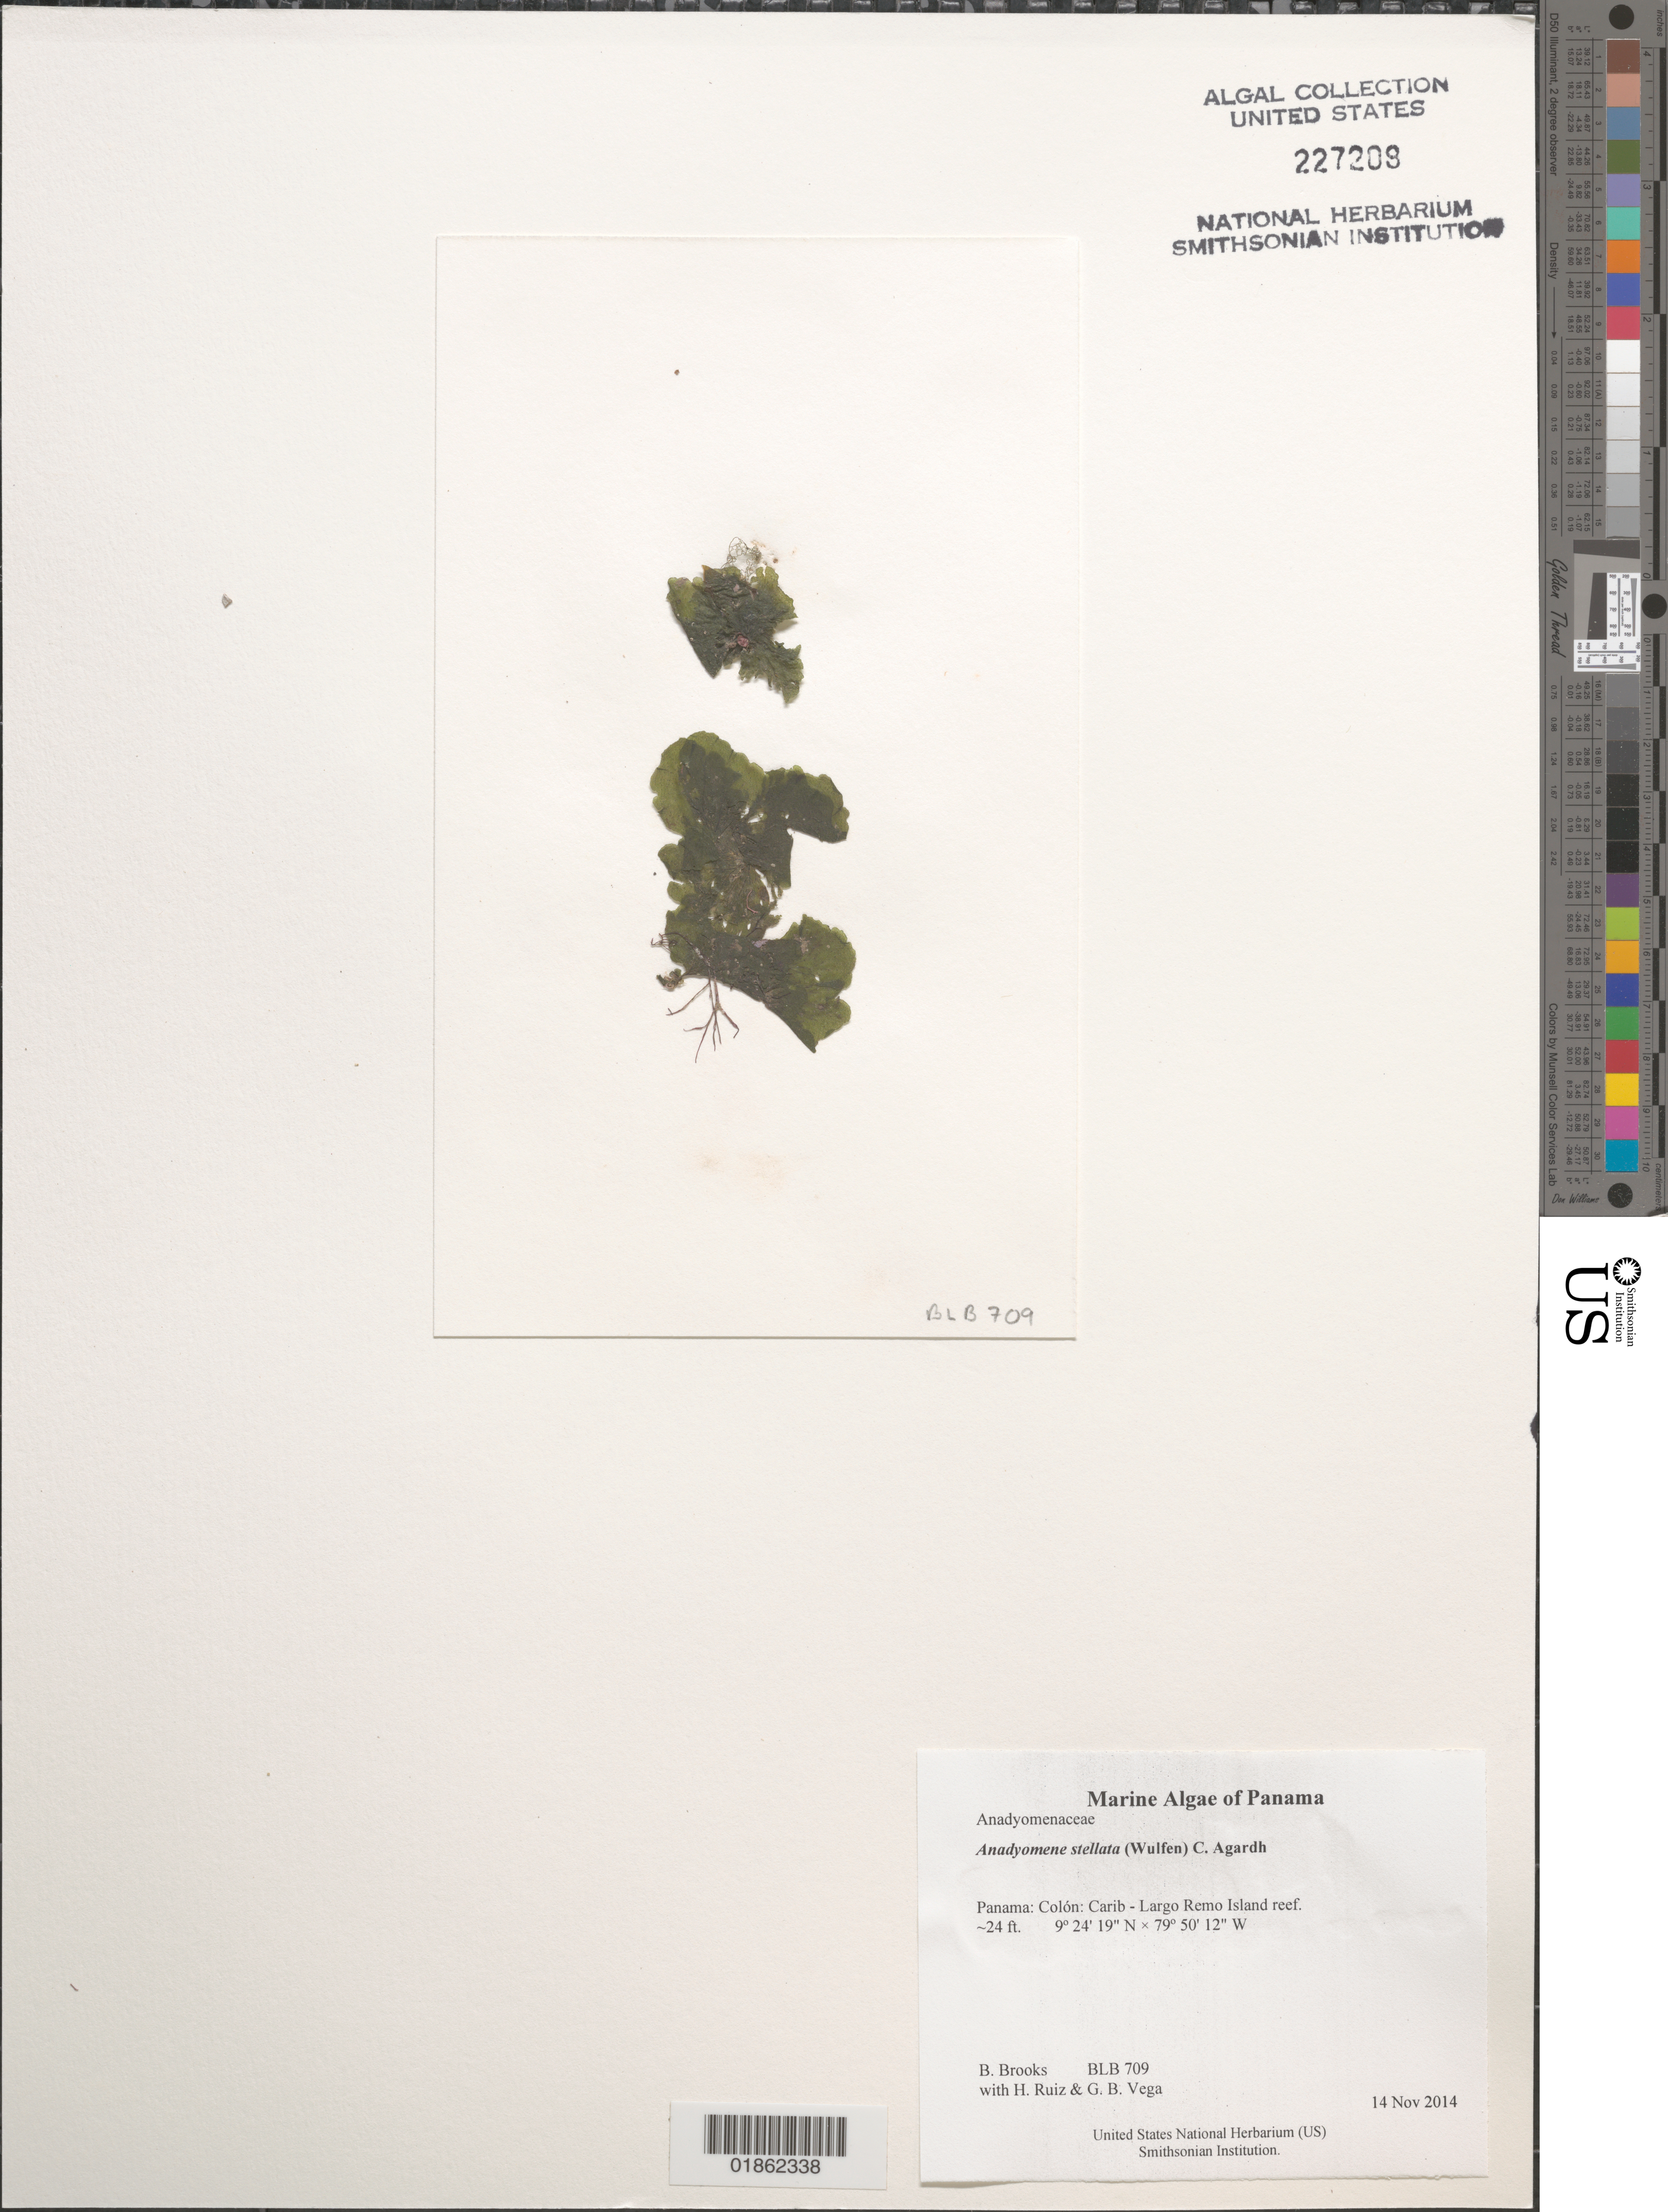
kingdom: Plantae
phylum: Chlorophyta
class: Ulvophyceae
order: Cladophorales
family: Anadyomenaceae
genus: Anadyomene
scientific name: Anadyomene stellata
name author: (Wulfen) C. Agardh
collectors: B. Brooks, H. Ruiz & G. B. Vega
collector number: BLB 709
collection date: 2014-11-14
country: Panama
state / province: Colón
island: Largo Remo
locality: Carib - Largo Remo Island reef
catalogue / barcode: US 227209